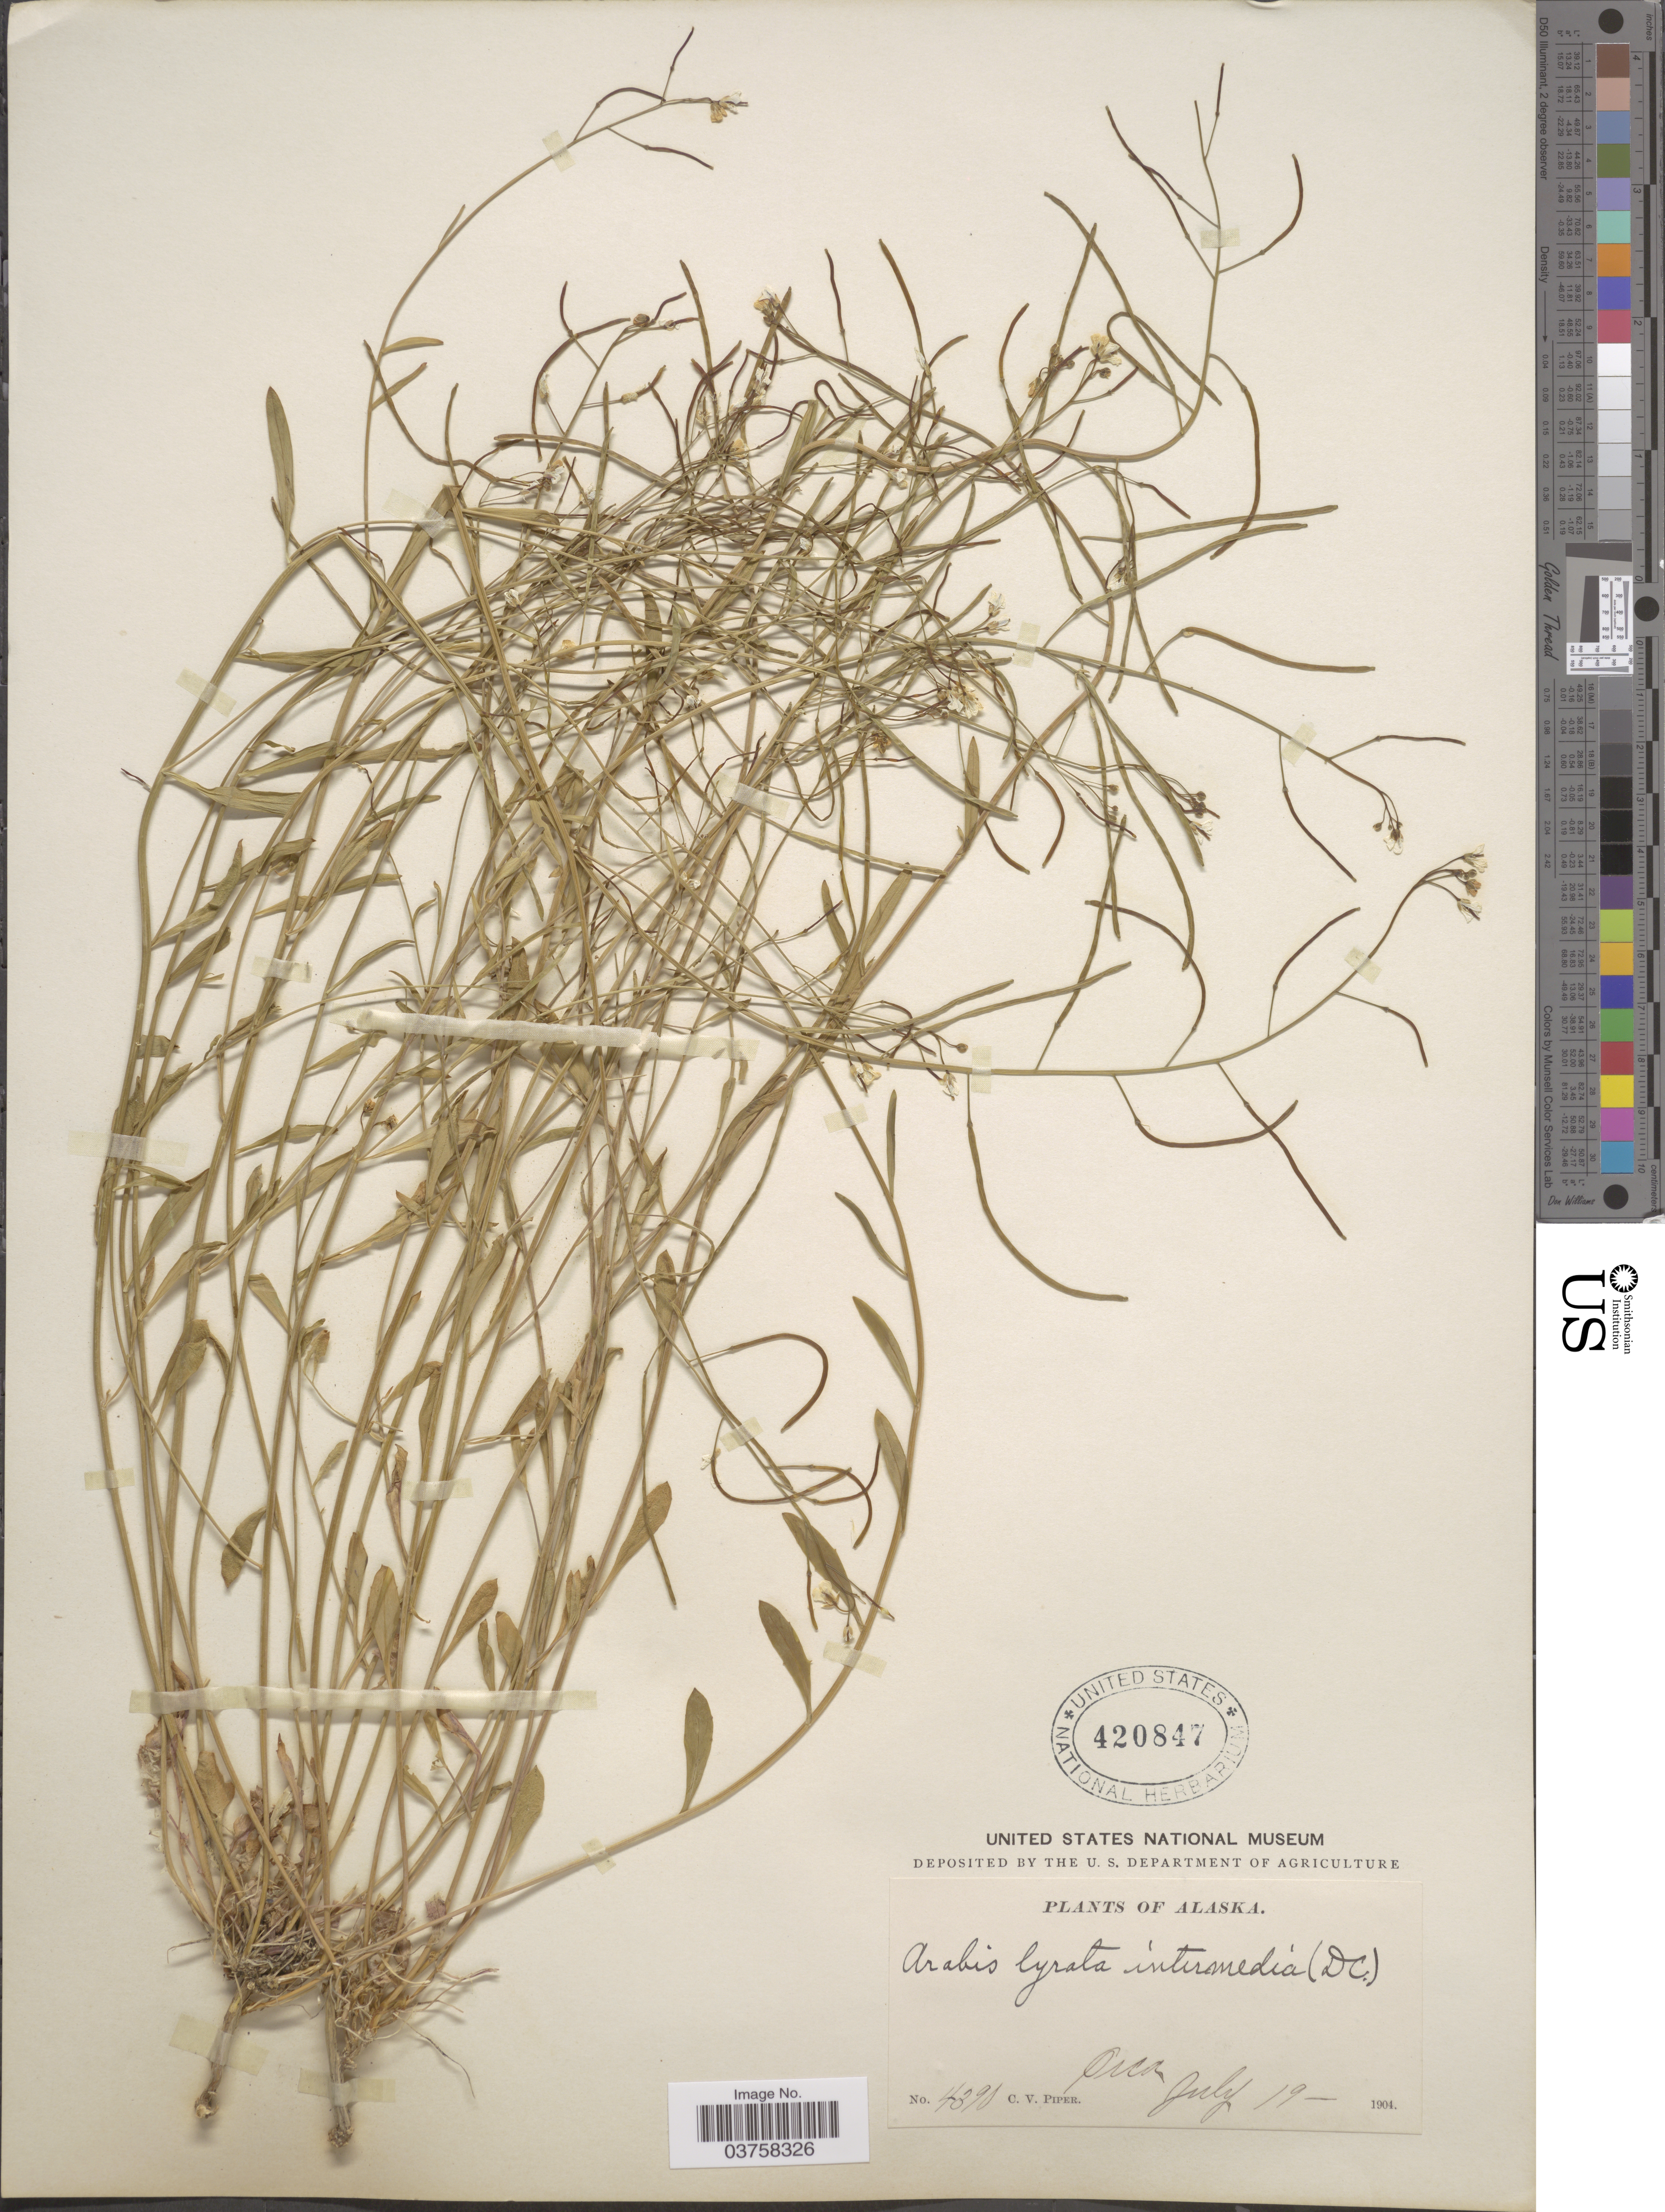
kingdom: Plantae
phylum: Tracheophyta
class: Magnoliopsida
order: Brassicales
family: Brassicaceae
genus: Arabidopsis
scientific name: Arabidopsis lyrata subsp. kamchatica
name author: (Fisch. ex DC.) O'Kane & Al-Shehbaz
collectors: C. V. Piper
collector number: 4390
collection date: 1904-07-19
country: United States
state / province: Alaska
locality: Orca.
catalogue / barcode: US 420847